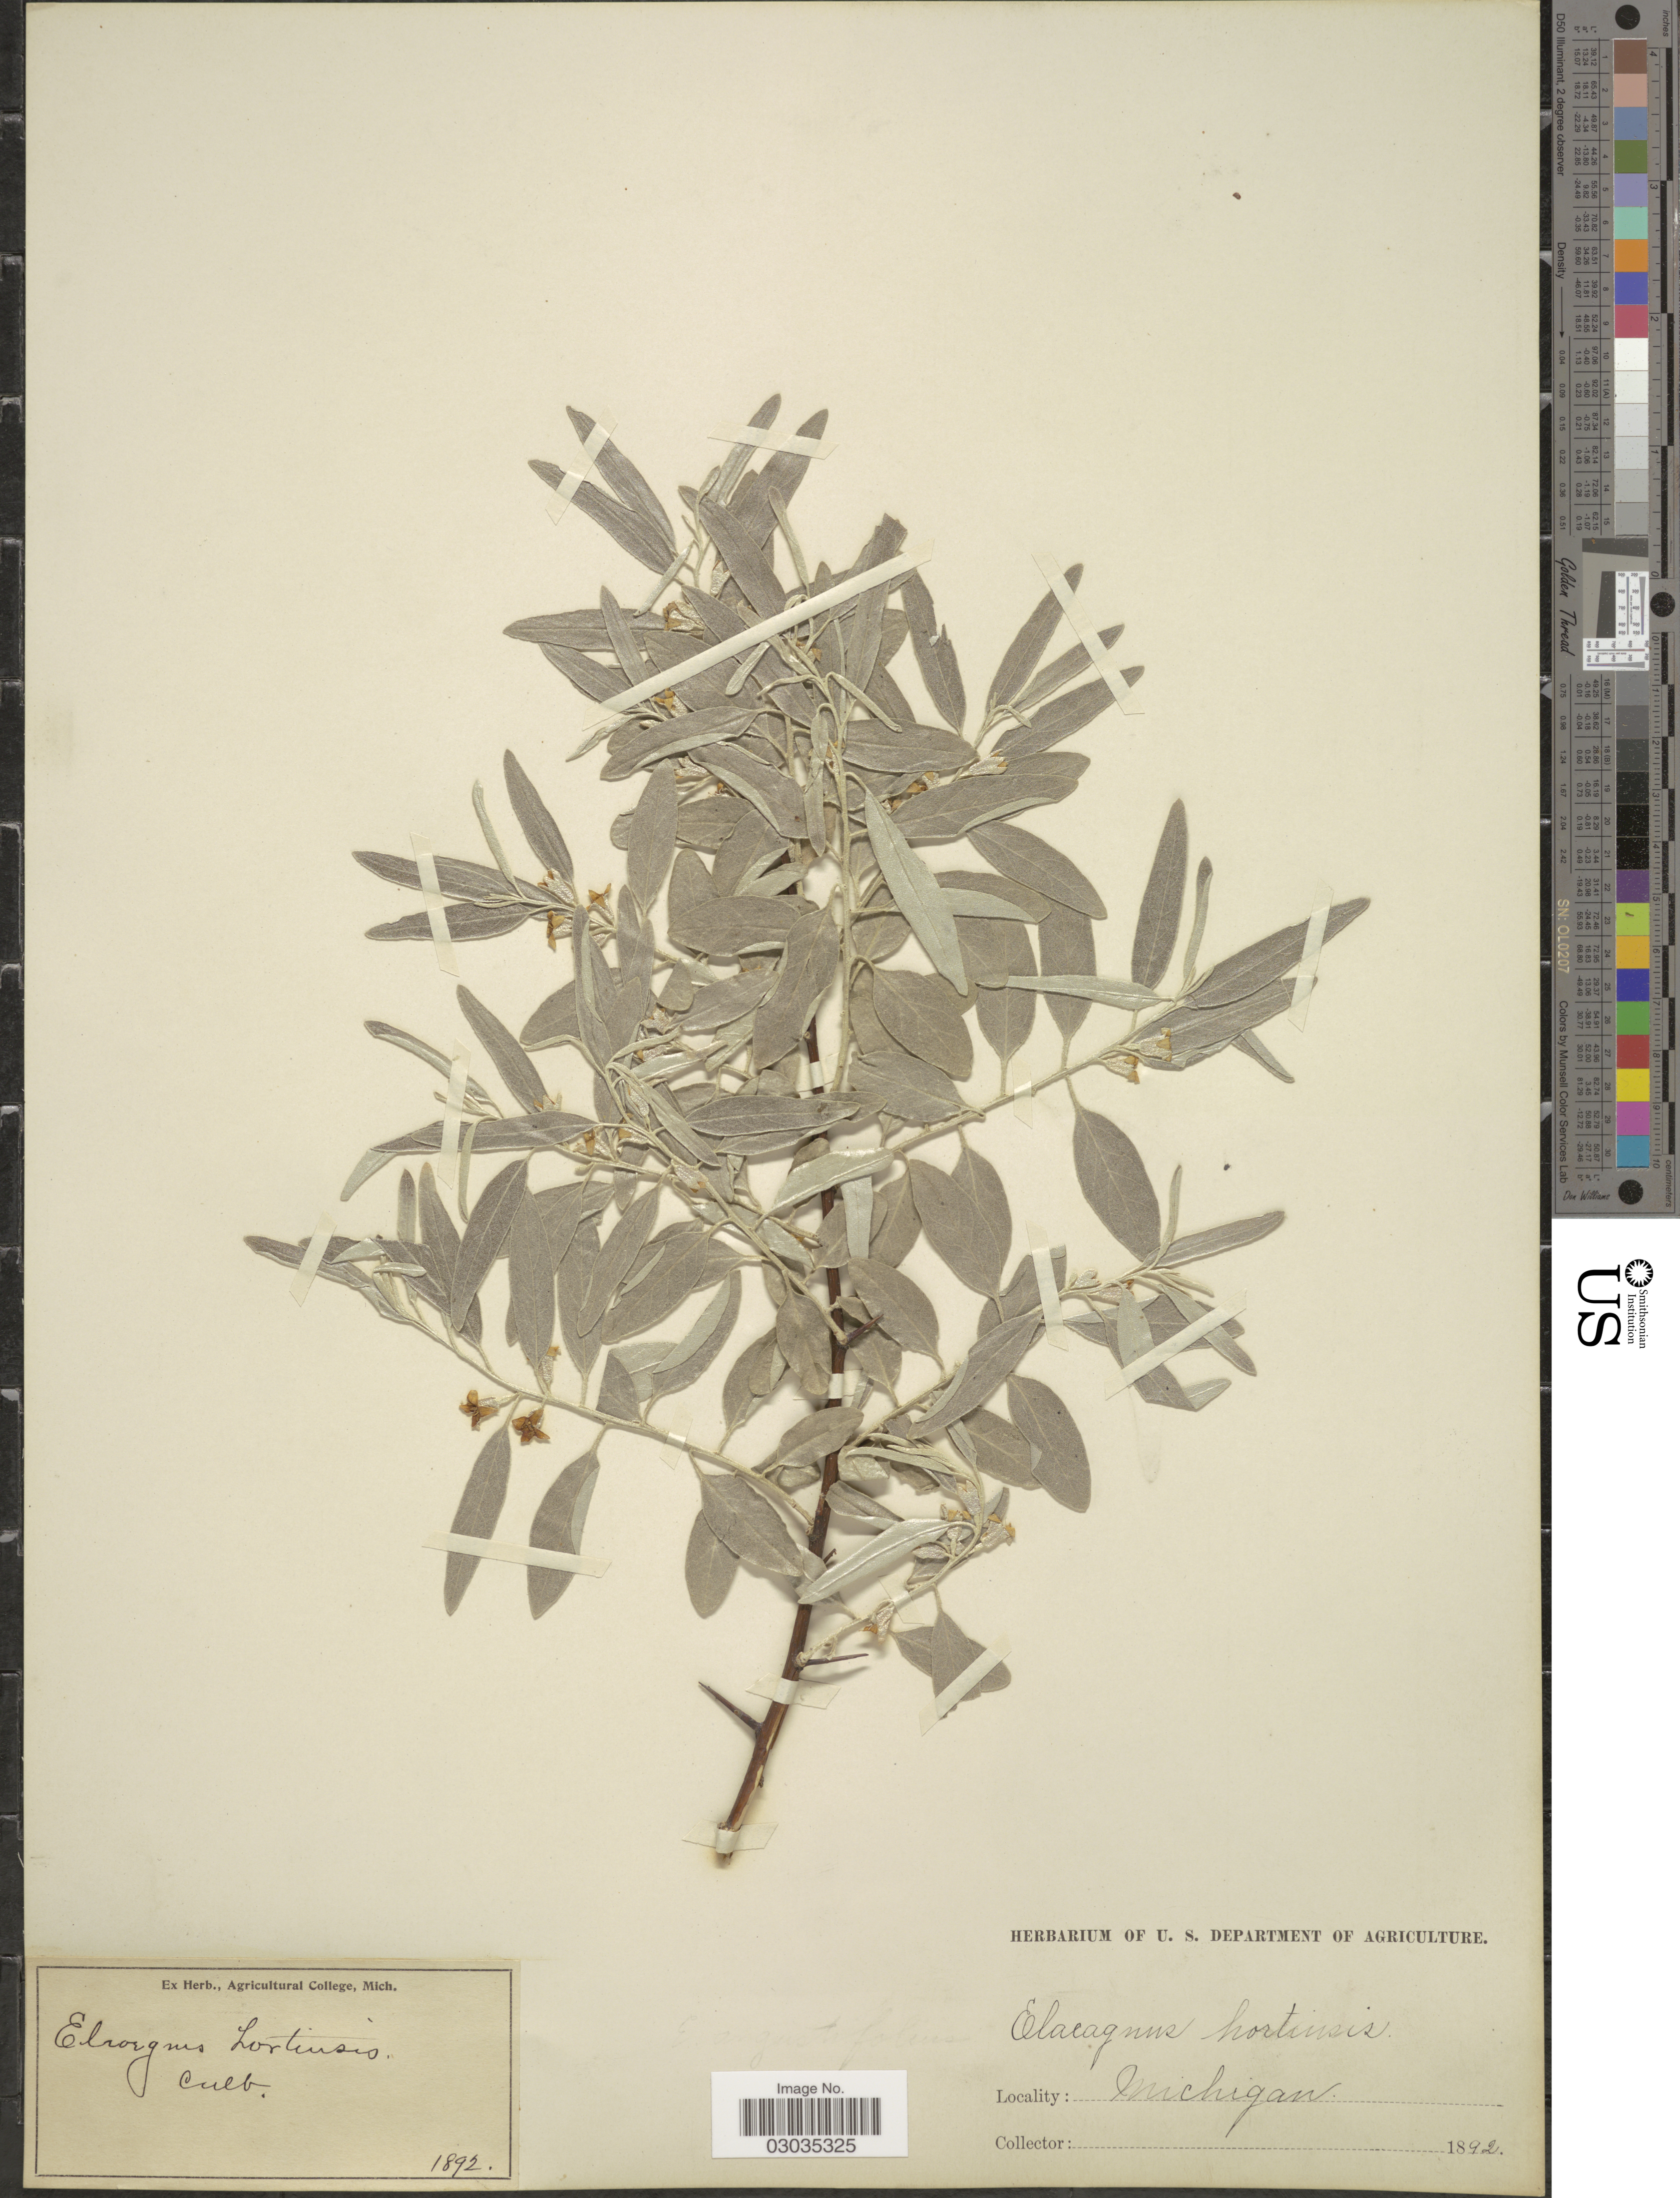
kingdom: Plantae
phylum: Tracheophyta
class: Magnoliopsida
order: Rosales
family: Elaeagnaceae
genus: Elaeagnus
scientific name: Elaeagnus sp.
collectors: ex herb. U. S. Department of Agriculture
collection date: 1892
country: United States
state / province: Michigan